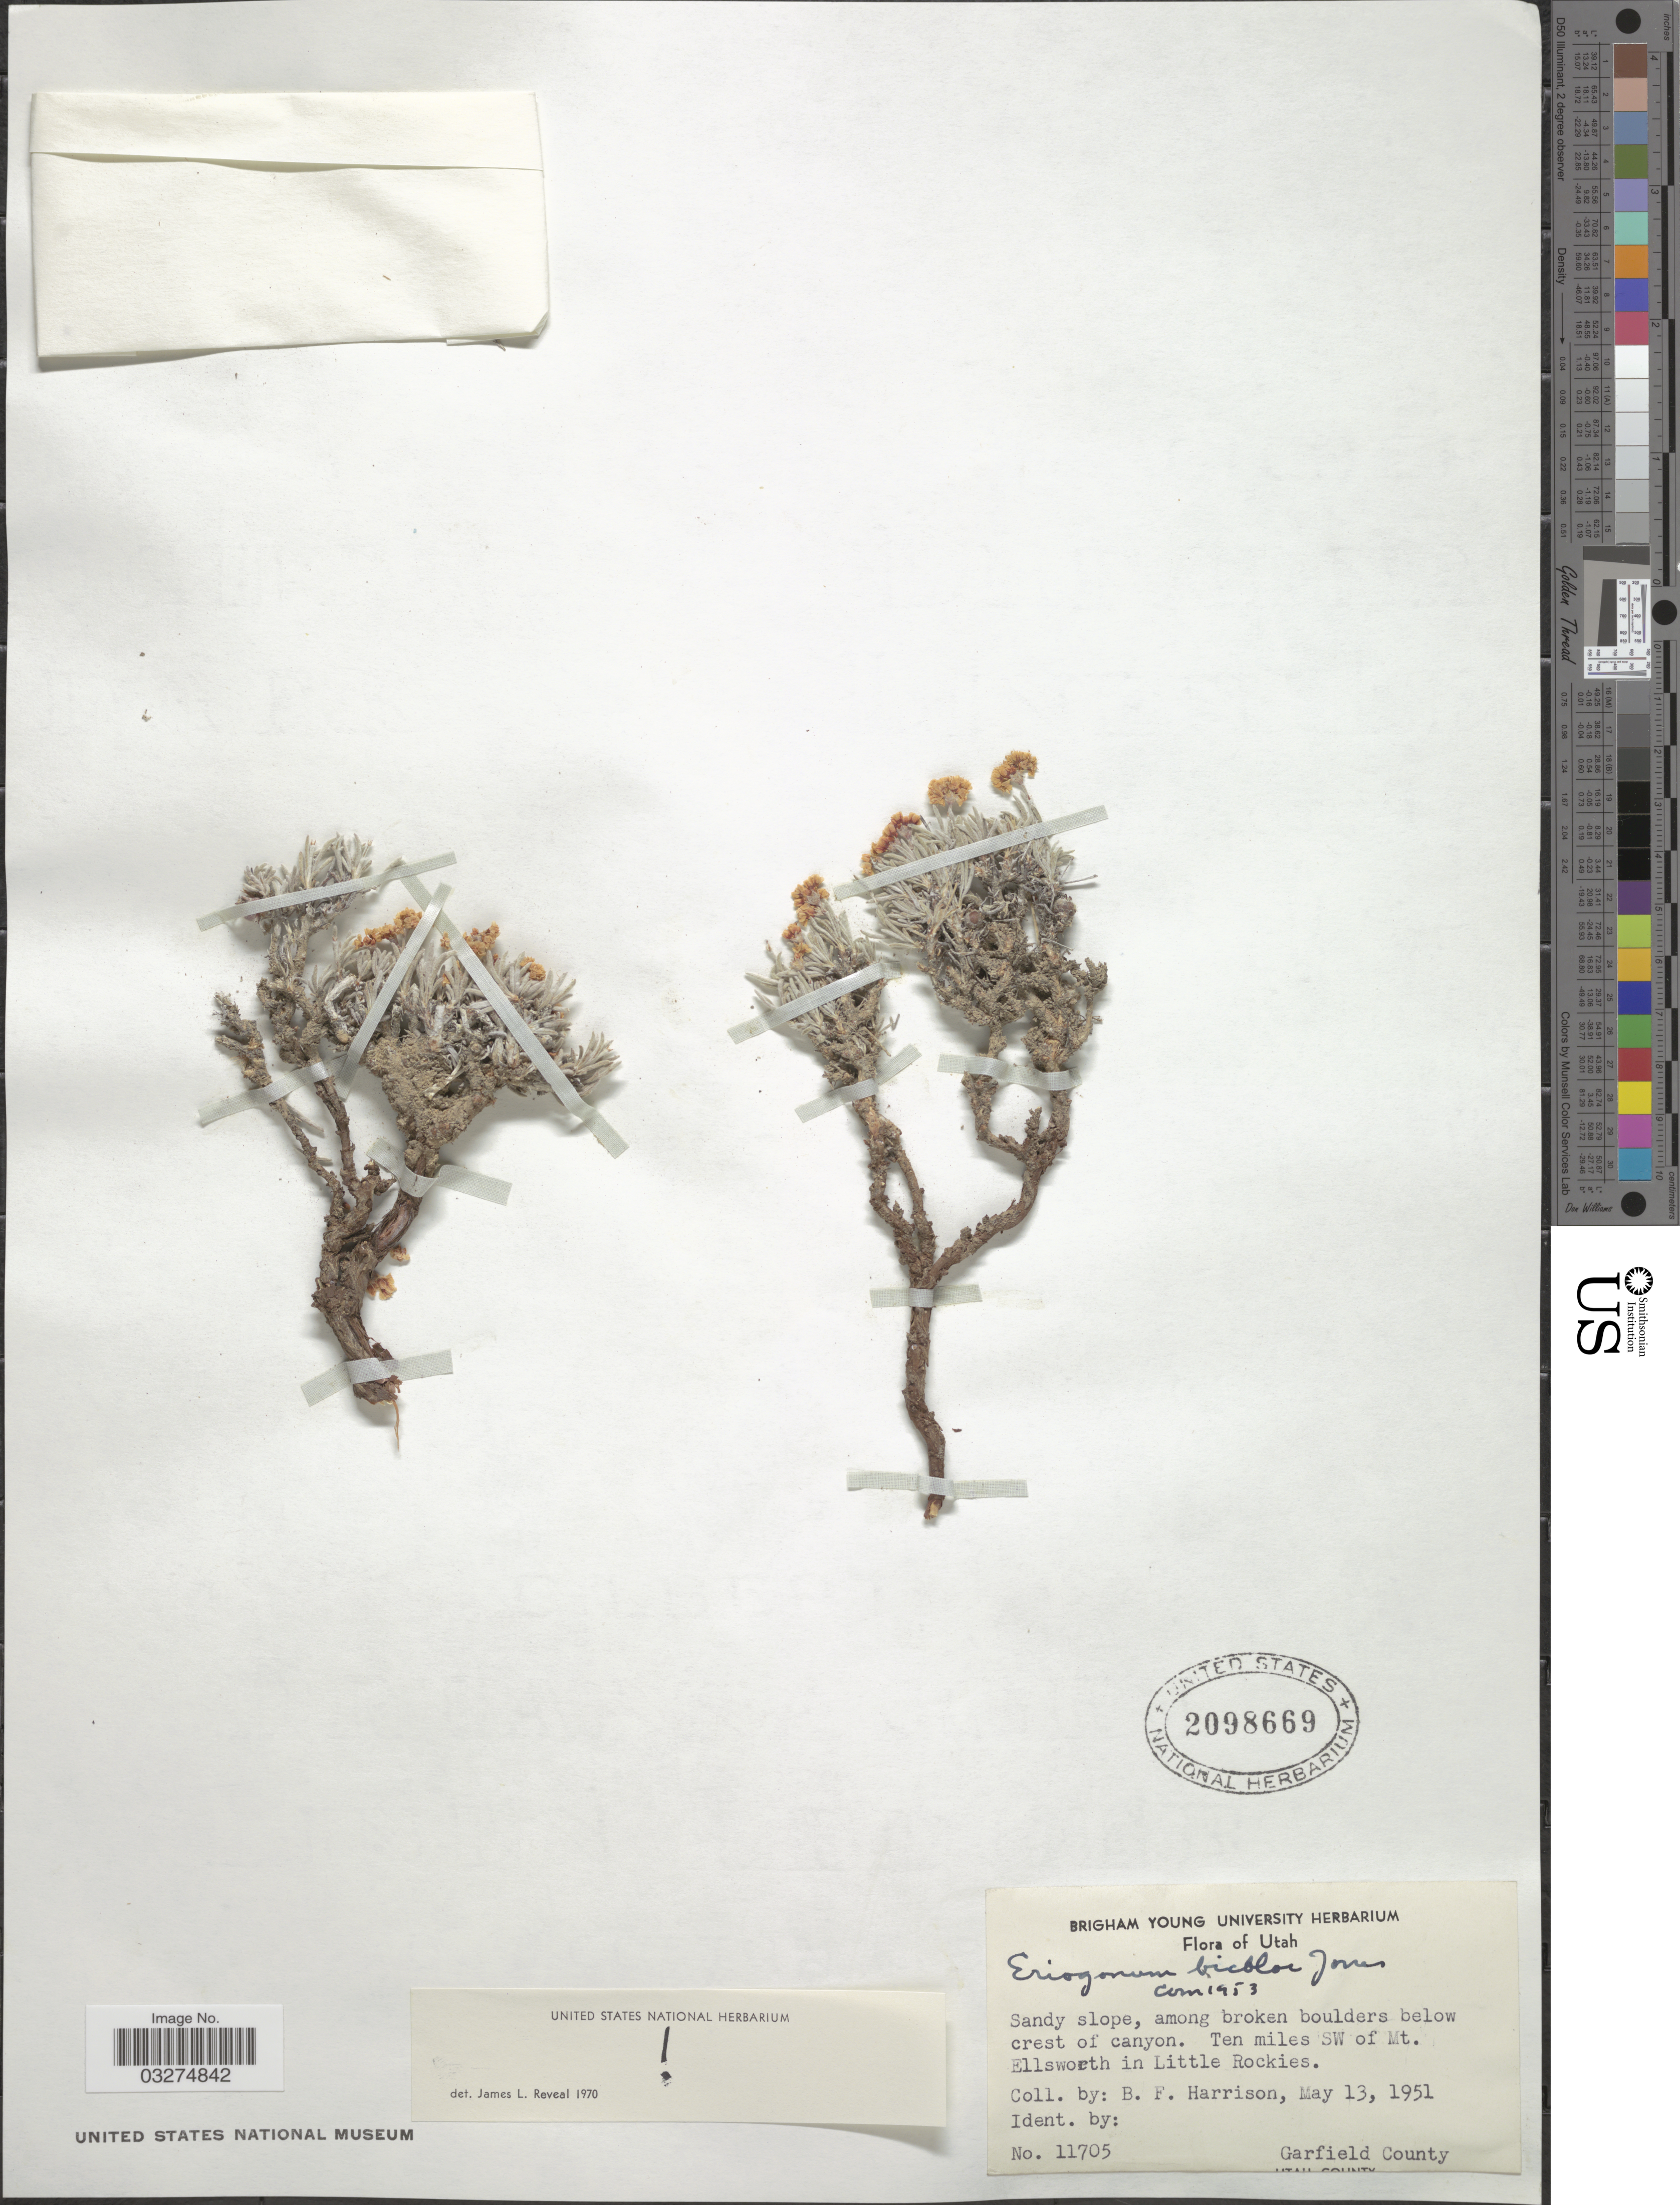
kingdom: Plantae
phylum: Tracheophyta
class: Magnoliopsida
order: Caryophyllales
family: Polygonaceae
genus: Eriogonum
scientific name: Eriogonum bicolor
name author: M.E. Jones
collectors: B. F. Harrison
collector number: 11705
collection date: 1951-05-13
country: United States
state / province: Utah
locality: Among broken boulders below crest of canyon. Ten miles SW of Mt. Ellsworth in Little Rockies. Garfield County.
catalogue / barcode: US 2098669